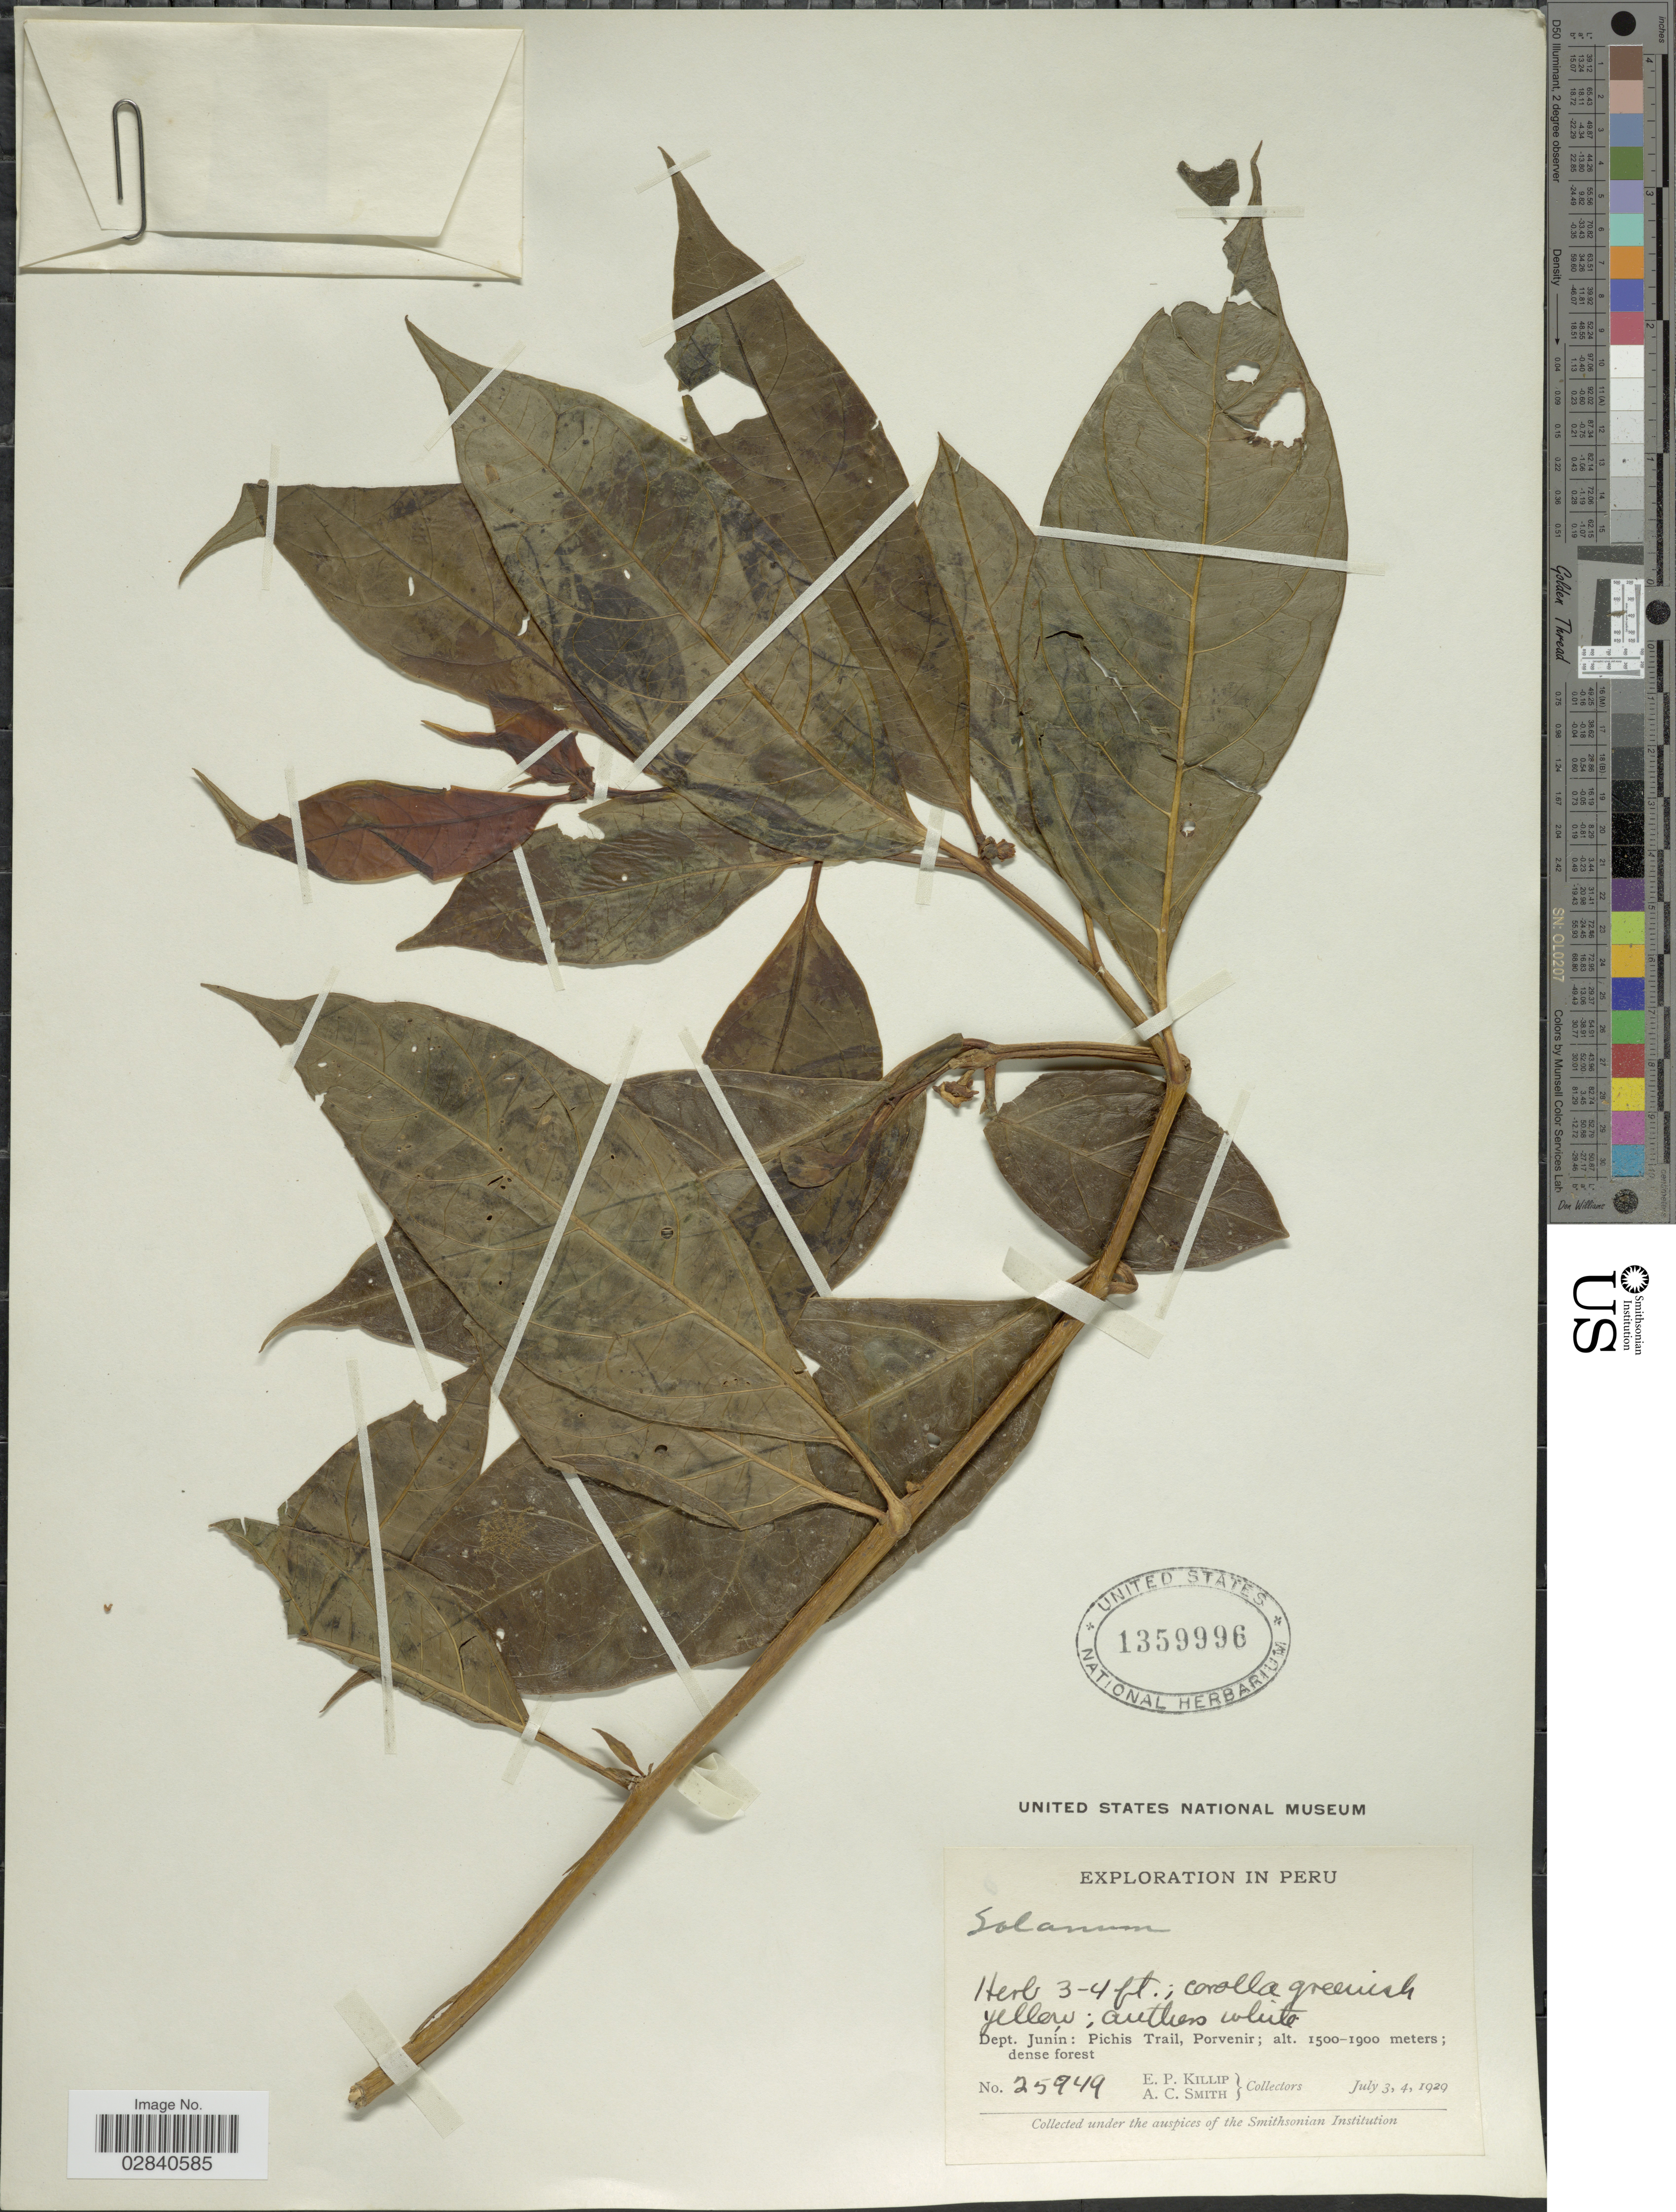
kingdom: Plantae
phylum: Tracheophyta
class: Magnoliopsida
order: Solanales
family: Solanaceae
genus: Lycianthes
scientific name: Lycianthes sp.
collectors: E. P. Killip & A. C. Smith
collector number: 25949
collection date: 1929-07-03/1929-07-04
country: Peru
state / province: Junín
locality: Pichis Trail, Porvenir.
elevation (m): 1500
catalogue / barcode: US 1359996